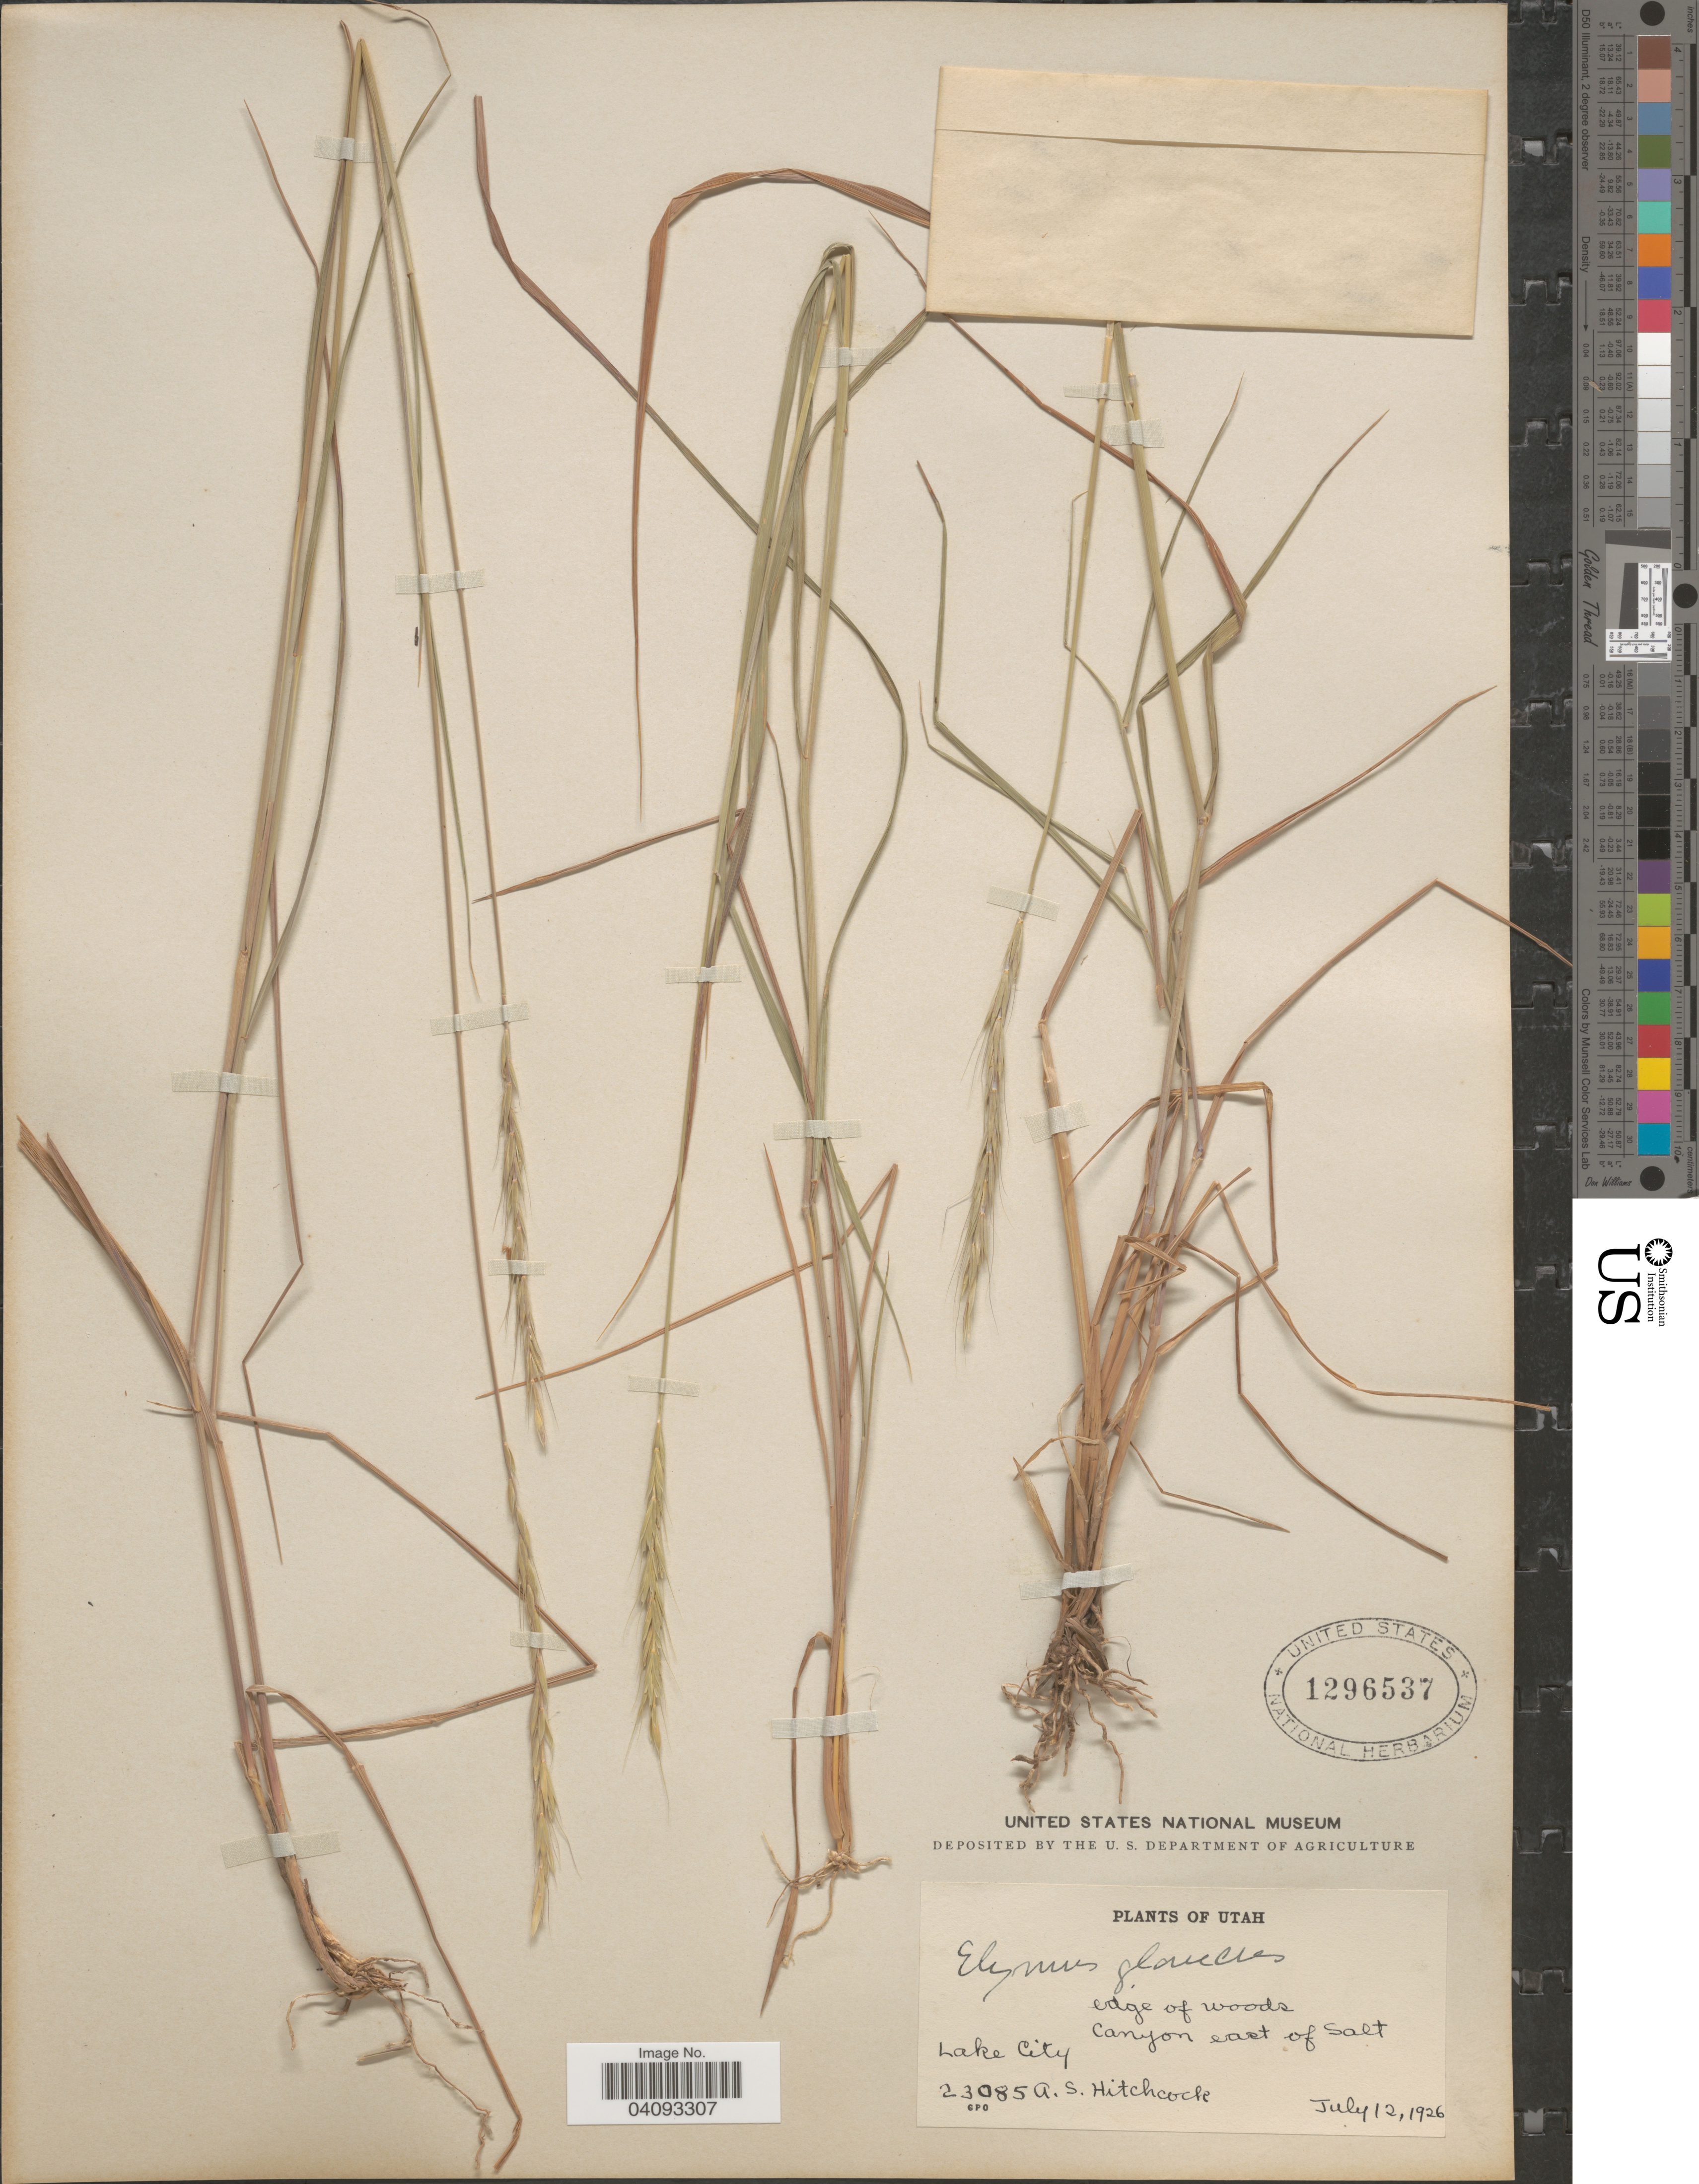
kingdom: Plantae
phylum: Tracheophyta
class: Liliopsida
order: Poales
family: Poaceae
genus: Elymus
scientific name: Elymus glaucus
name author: Buckley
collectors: A. S. Hitchcock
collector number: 23085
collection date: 1926-07-12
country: United States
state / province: Utah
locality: Edge of woods. Canyon east of Salt Lake City.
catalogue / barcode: US 1296537